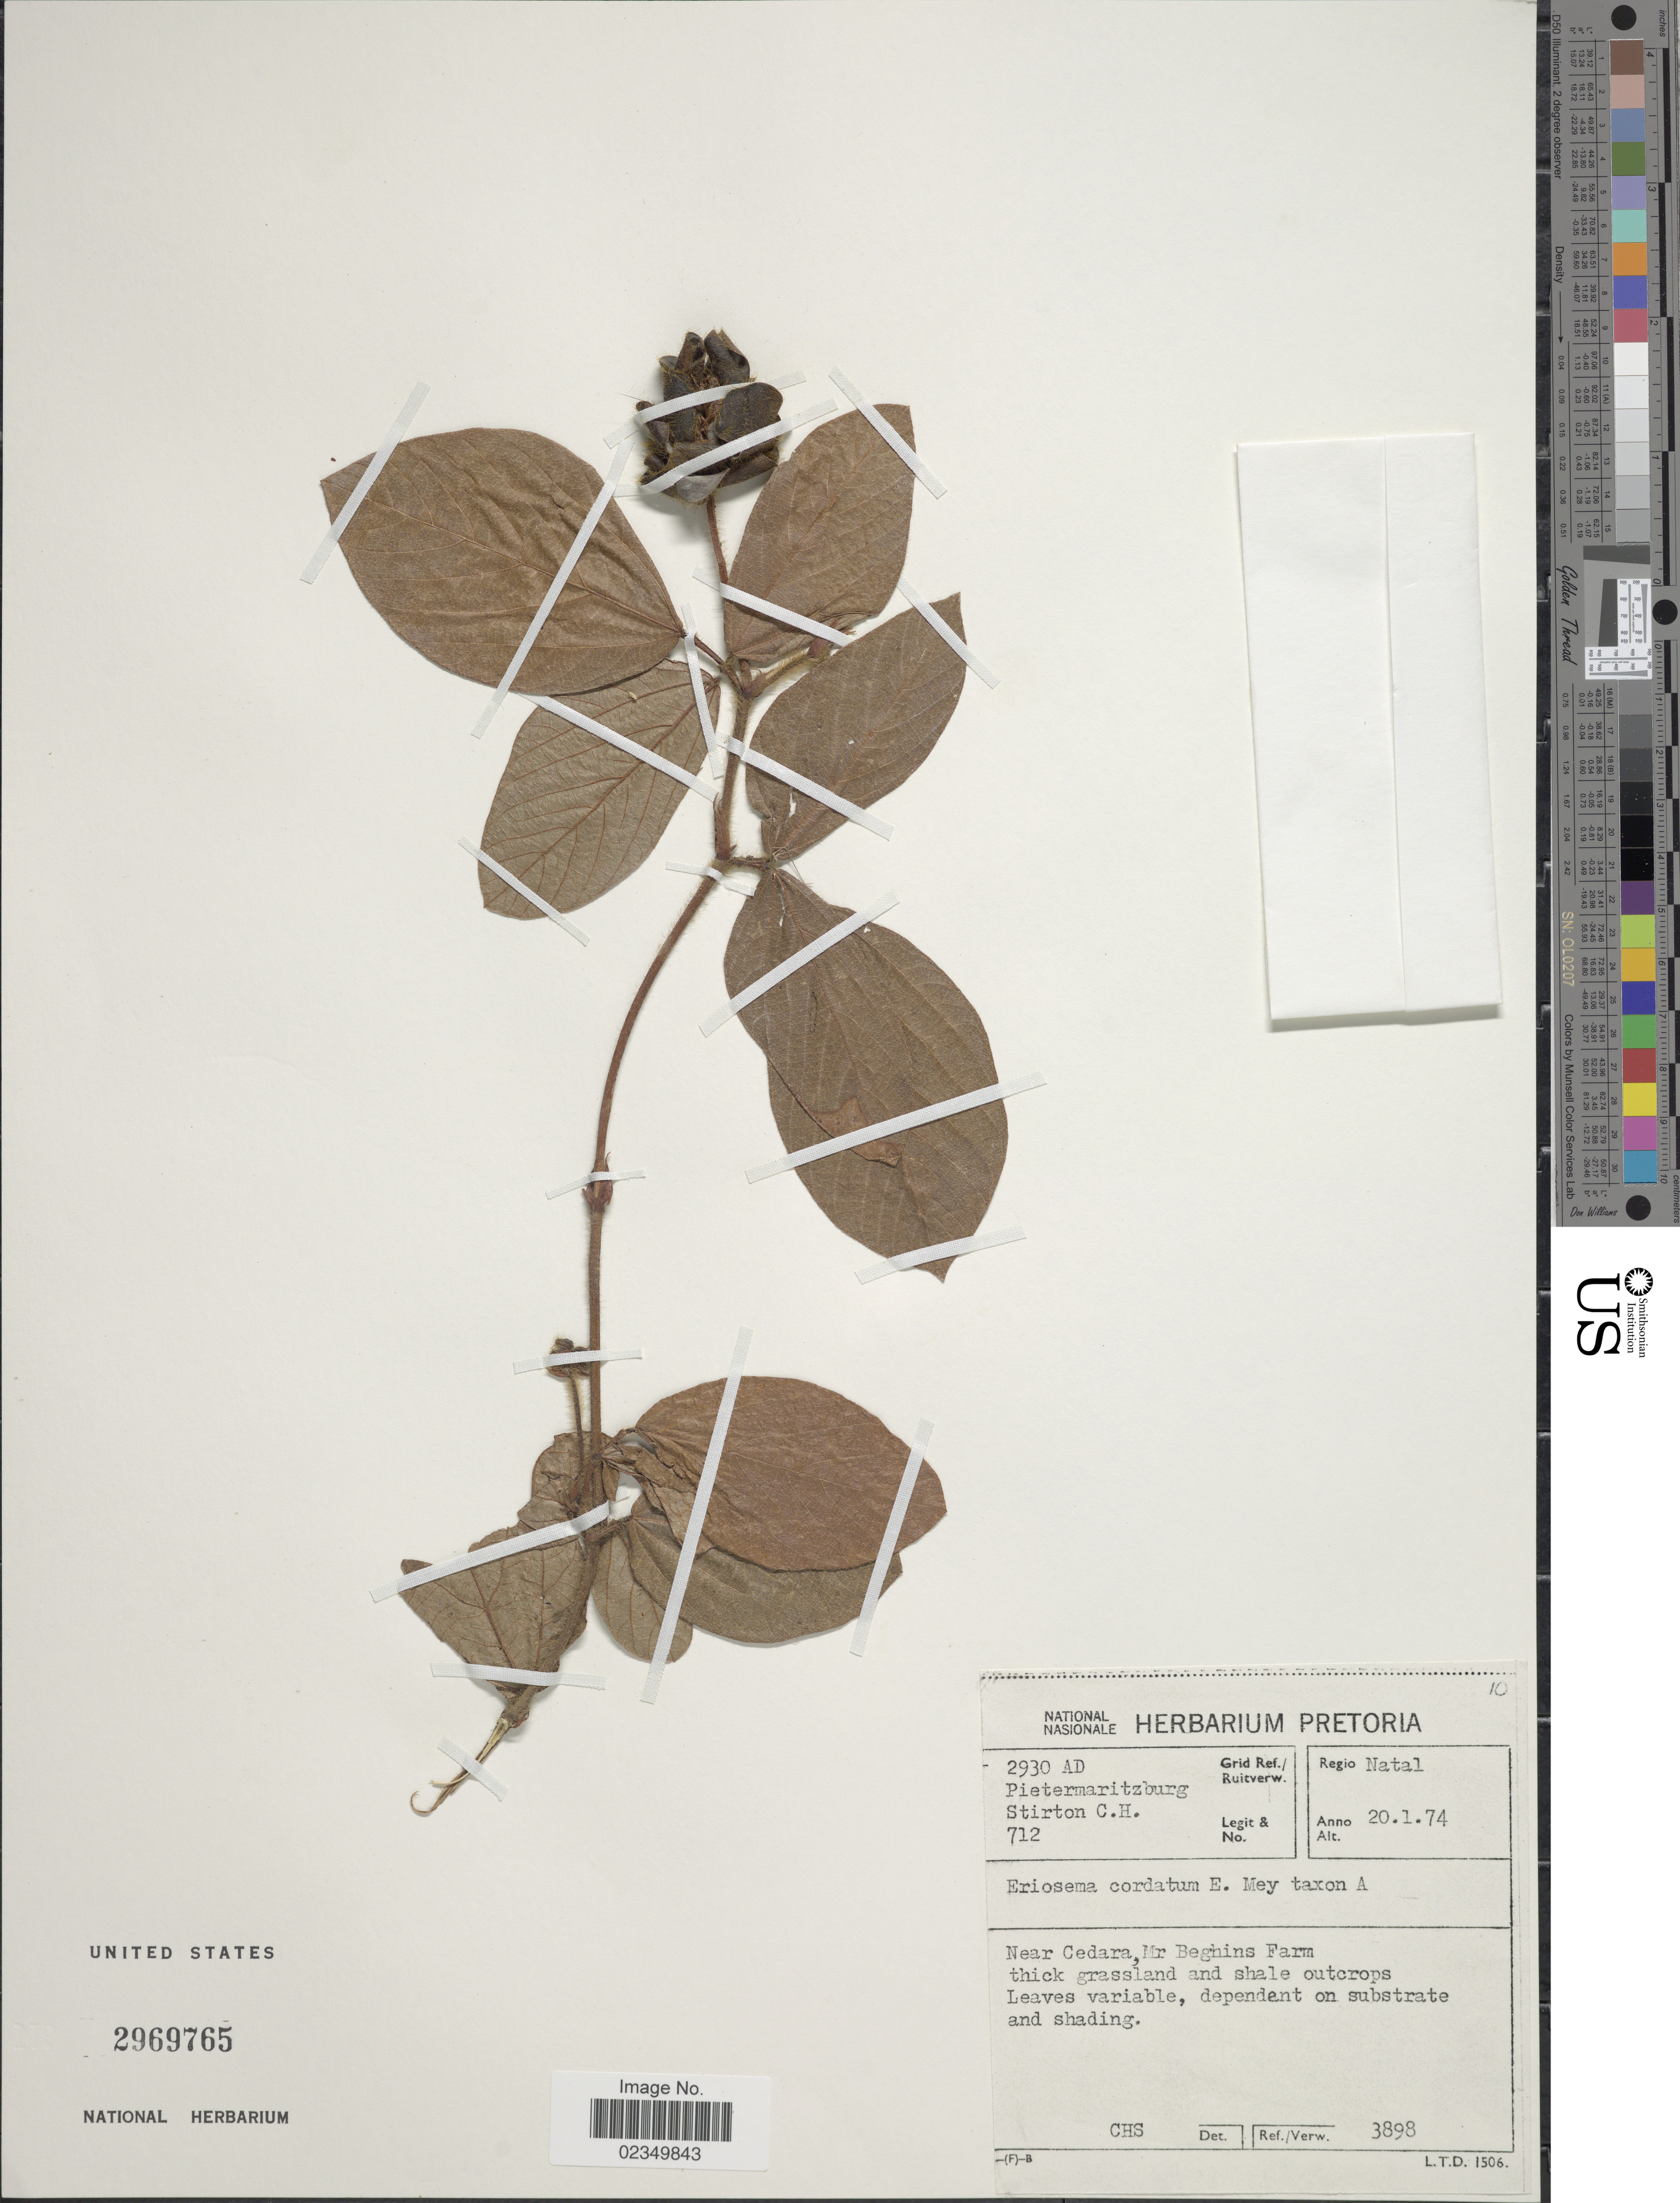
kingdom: Plantae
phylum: Tracheophyta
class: Magnoliopsida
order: Fabales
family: Fabaceae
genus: Eriosema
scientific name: Eriosema cordatum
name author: E. Mey.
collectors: C. H. Stirton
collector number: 712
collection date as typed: Transcribed d/m/y: 20/1/74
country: South Africa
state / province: KwaZulu-Natal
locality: Natal, Near Cedara, Mr Beghins Farm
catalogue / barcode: US 2969765